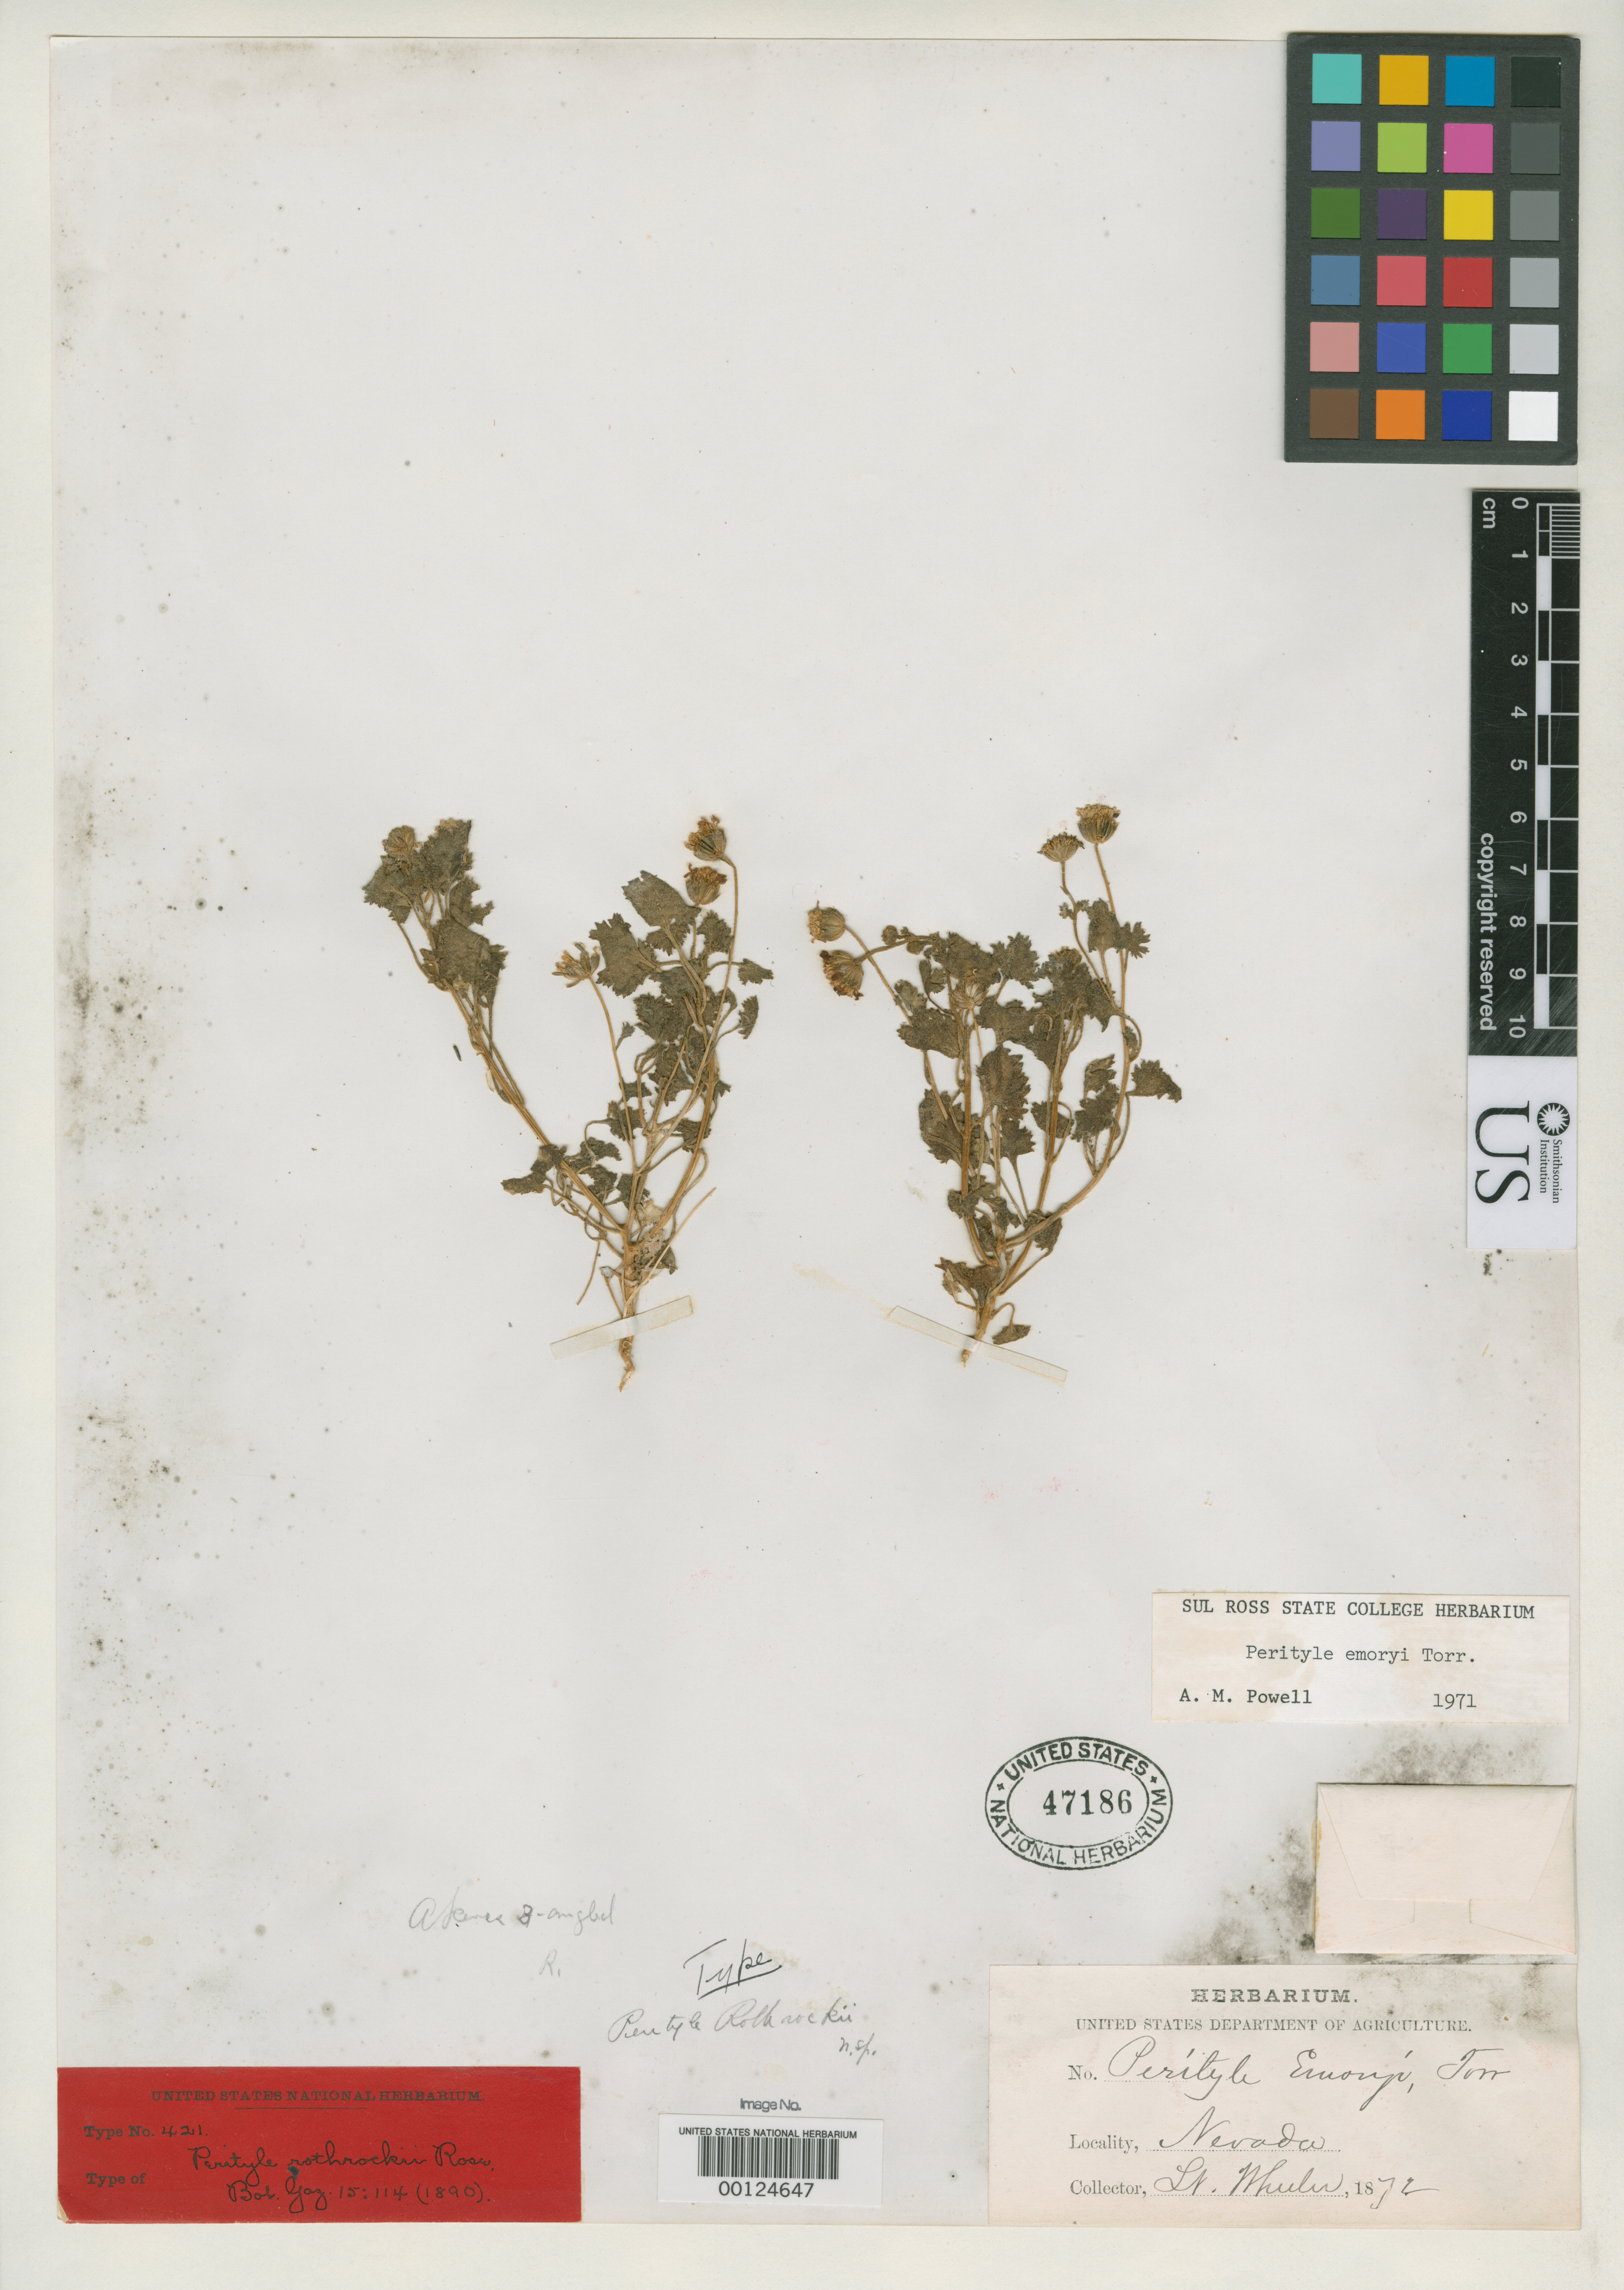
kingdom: Plantae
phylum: Tracheophyta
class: Magnoliopsida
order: Asterales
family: Asteraceae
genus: Perityle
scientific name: Perityle rothrockii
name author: Rose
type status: Holotype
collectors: G. Wheeler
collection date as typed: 1872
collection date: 1872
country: United States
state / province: Nevada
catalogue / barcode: US 47186